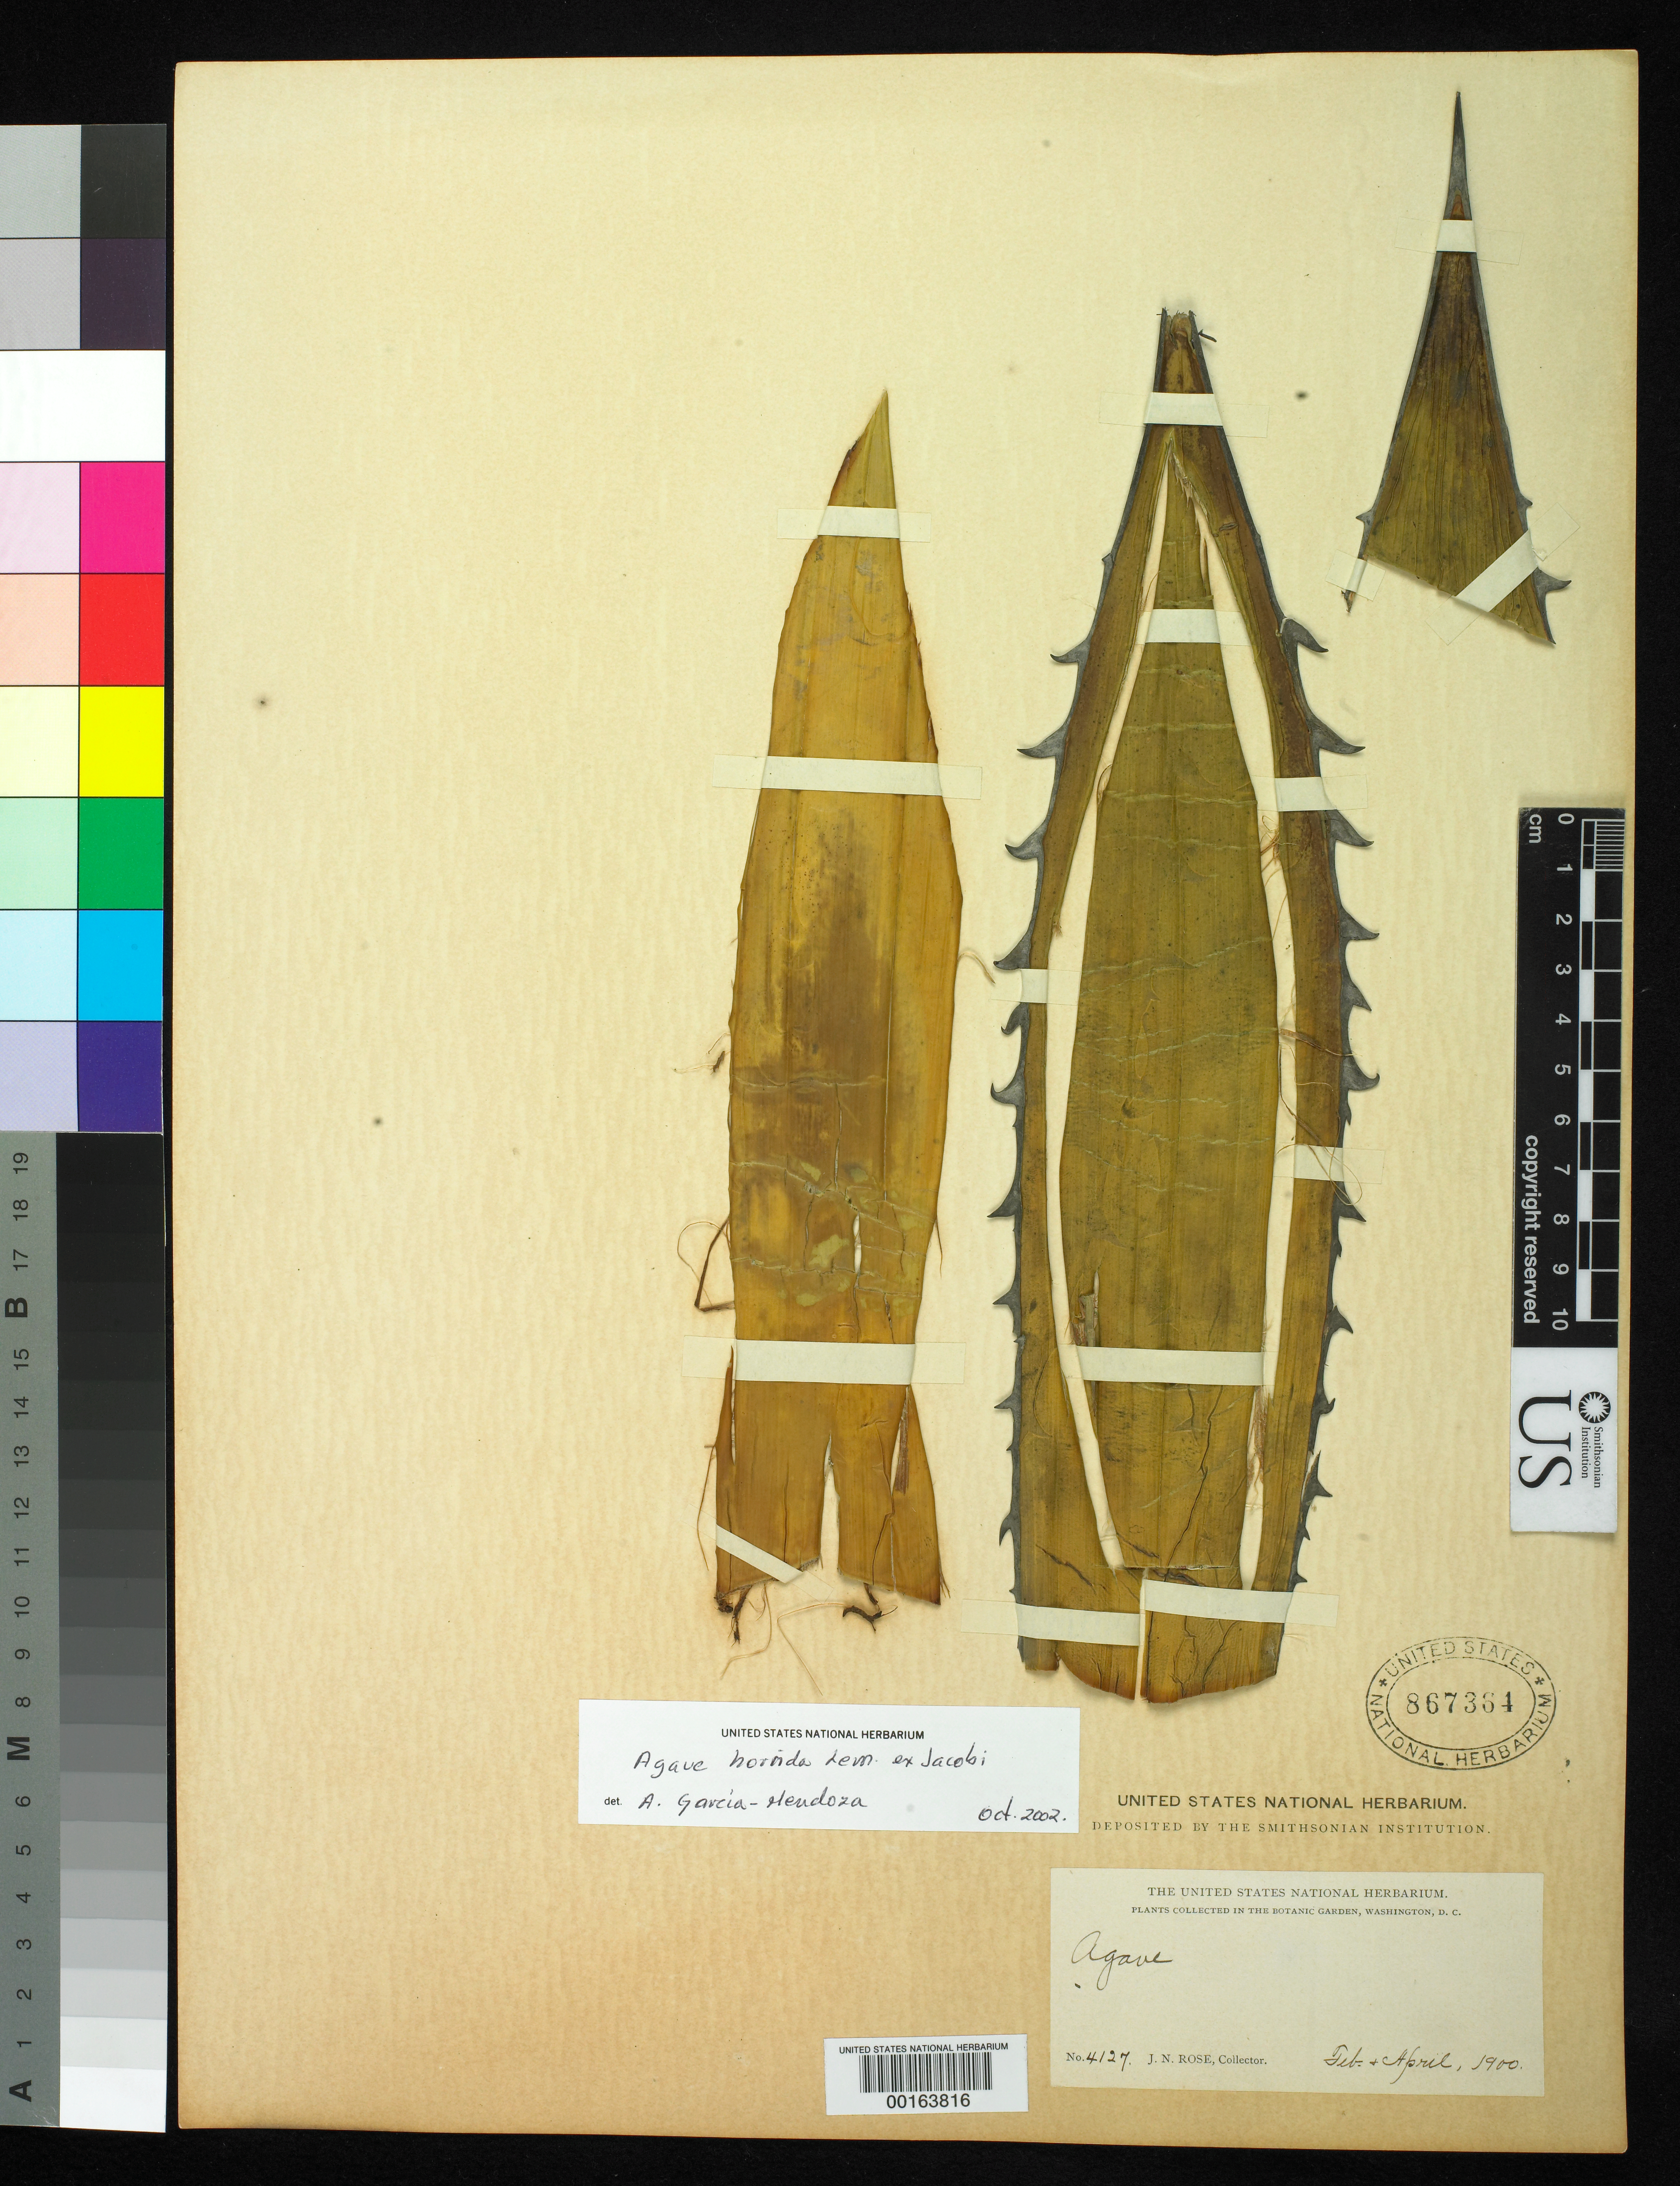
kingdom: Plantae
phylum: Tracheophyta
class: Liliopsida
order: Asparagales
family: Asparagaceae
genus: Agave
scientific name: Agave horrida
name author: Lem. ex Jacobi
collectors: J. N. Rose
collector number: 4127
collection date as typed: Feb 1900 and -- Apr 1900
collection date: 1900-02,1900-04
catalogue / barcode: US 867364